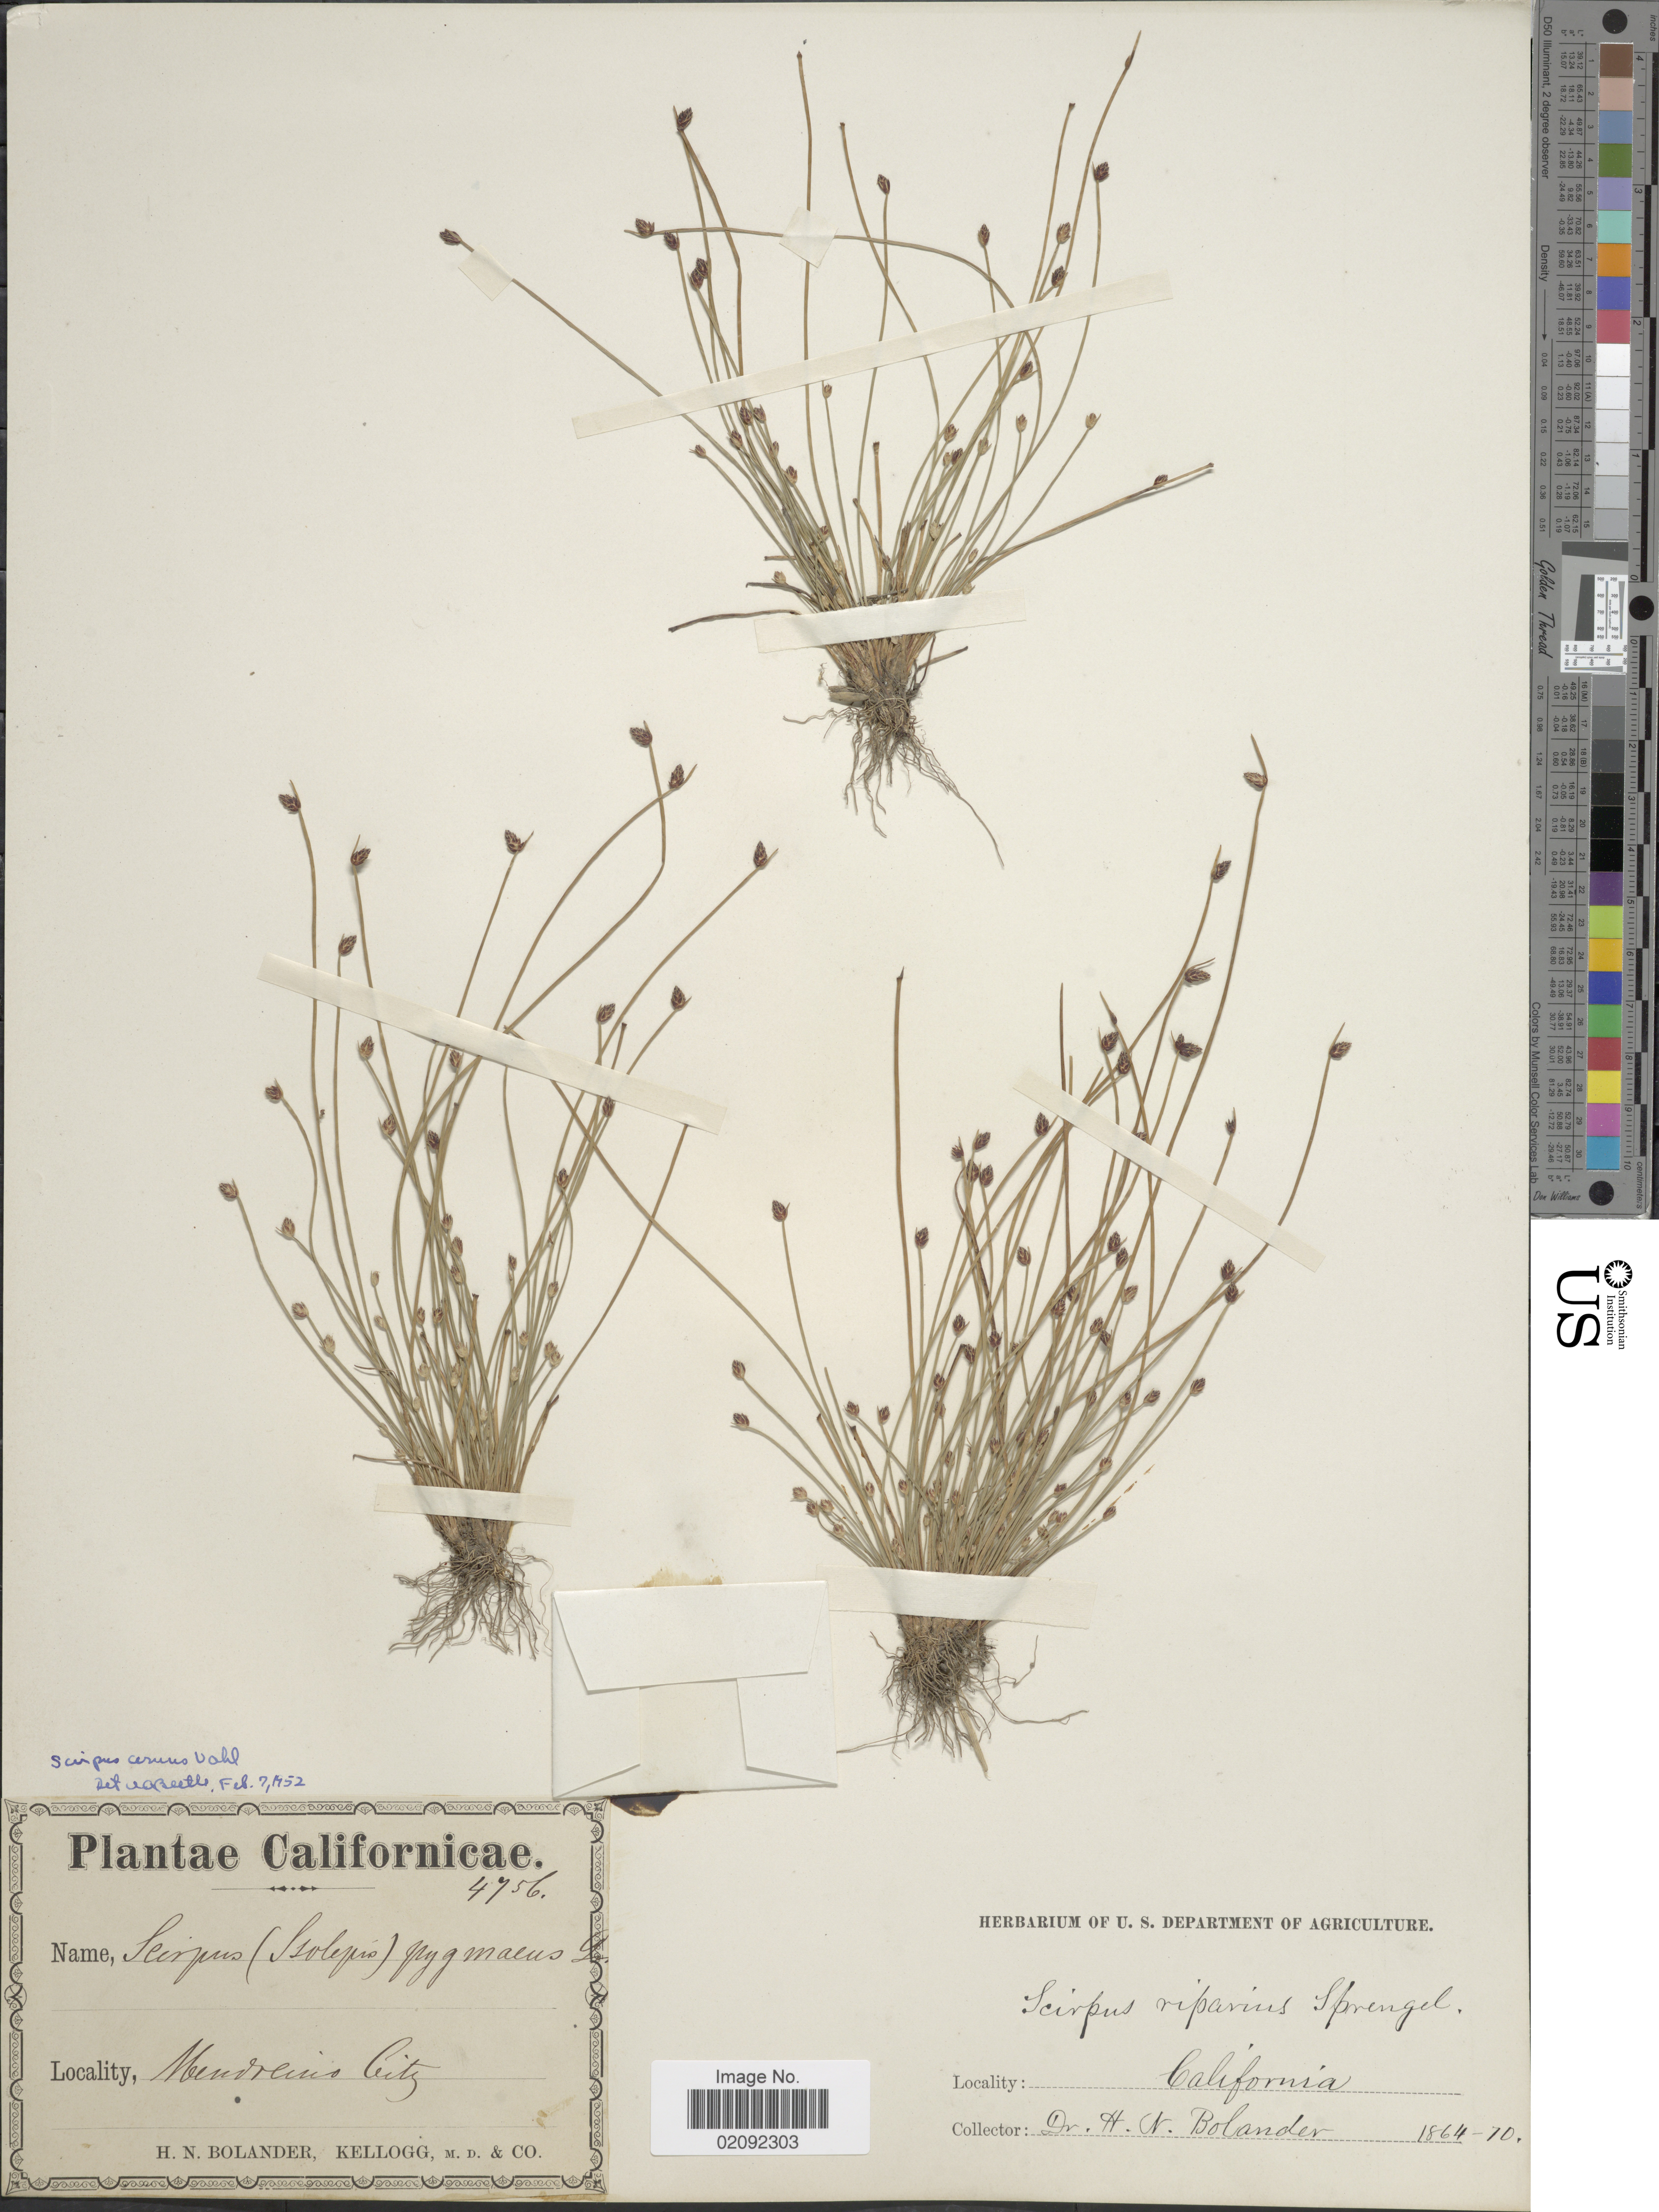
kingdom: Plantae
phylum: Tracheophyta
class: Liliopsida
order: Poales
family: Cyperaceae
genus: Isolepis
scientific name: Isolepis cernua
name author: (Vahl) Roem. & Schult.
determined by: Strong, Mark T., (BOT), Smithsonian Institution - National Museum of Natural History (UNITED STATES)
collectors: H. Bolander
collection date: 1864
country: United States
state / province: California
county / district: Mendocino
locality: Mendocino City